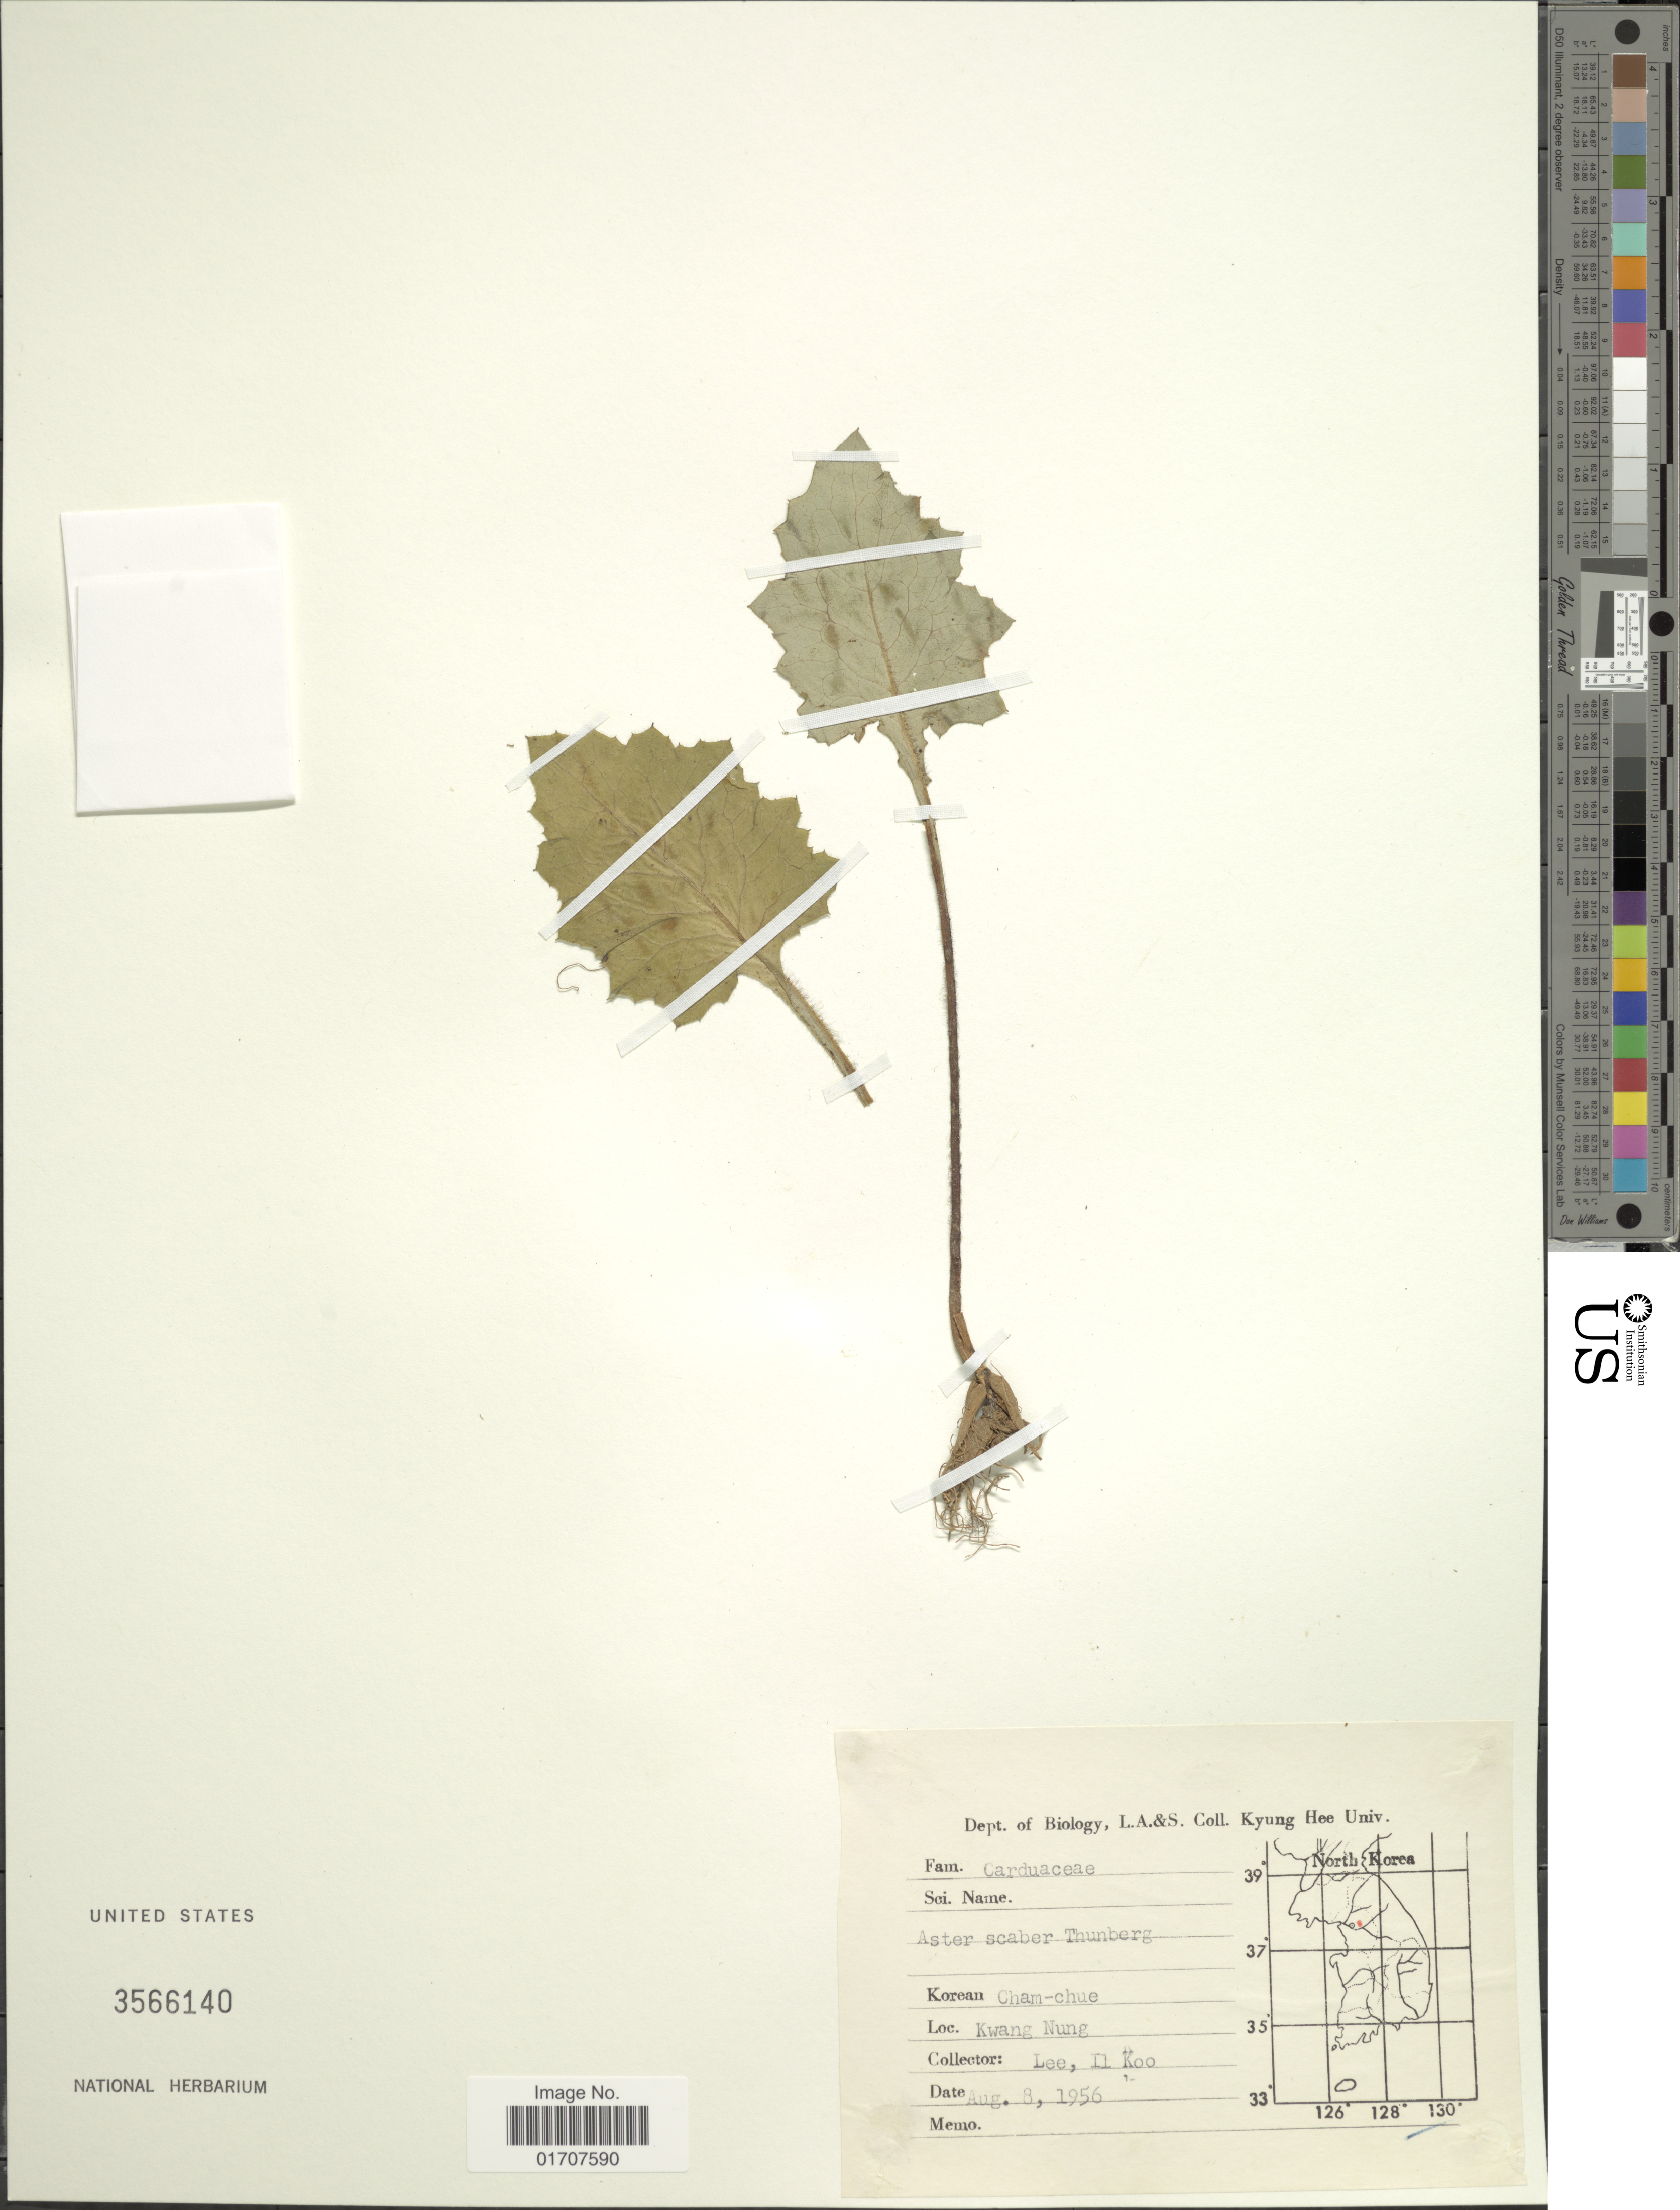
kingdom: Plantae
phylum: Tracheophyta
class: Magnoliopsida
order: Asterales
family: Asteraceae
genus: Doellingeria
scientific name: Doellingeria scaber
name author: (Thunb.) Nees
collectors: I. Lee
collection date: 1956-08-08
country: South Korea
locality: Kwang Nung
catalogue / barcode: US 3566140